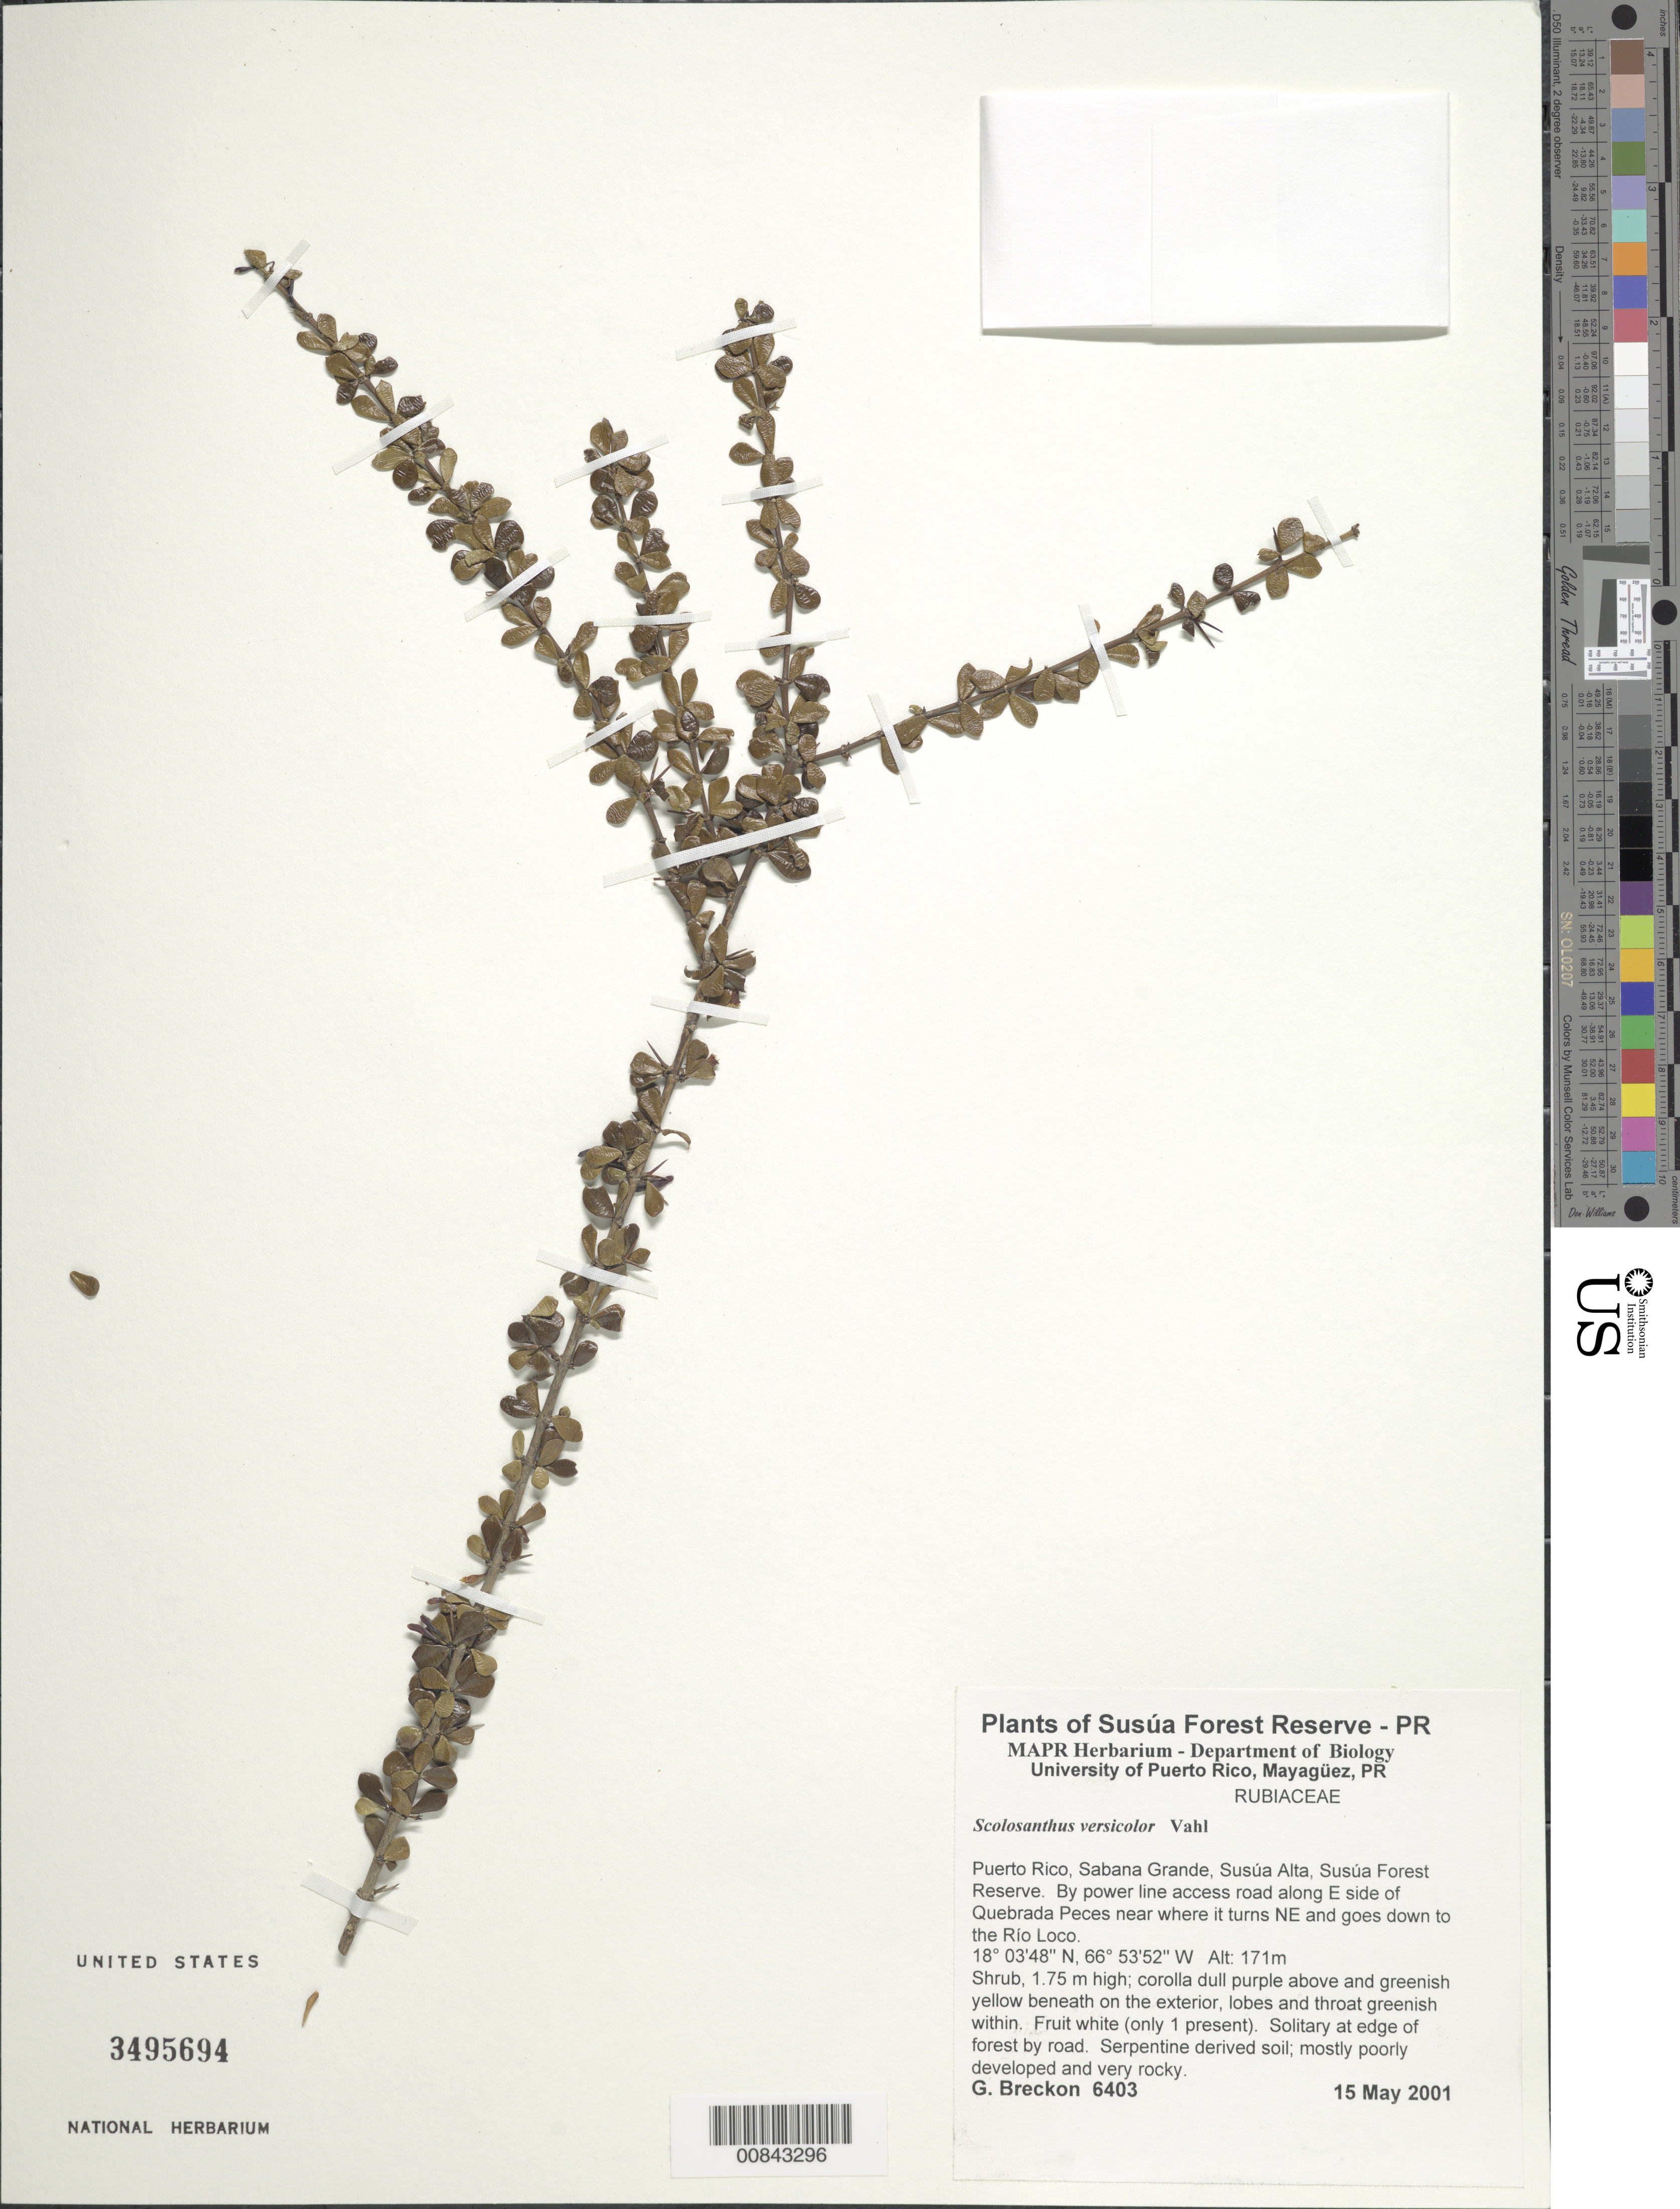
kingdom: Plantae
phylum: Tracheophyta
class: Magnoliopsida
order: Gentianales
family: Rubiaceae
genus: Scolosanthus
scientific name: Scolosanthus versicolor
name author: Vahl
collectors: G. Breckon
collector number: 6403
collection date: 2001-05-15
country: Puerto Rico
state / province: Sabana Grande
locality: Susúa Forest Reserve - PR, Susúa Alta, Susúa Forest Reserve. By power line access road along E side of Quebrada Peces near where it turns NE and goes down to the Río Loco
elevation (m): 171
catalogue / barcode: US 3495694